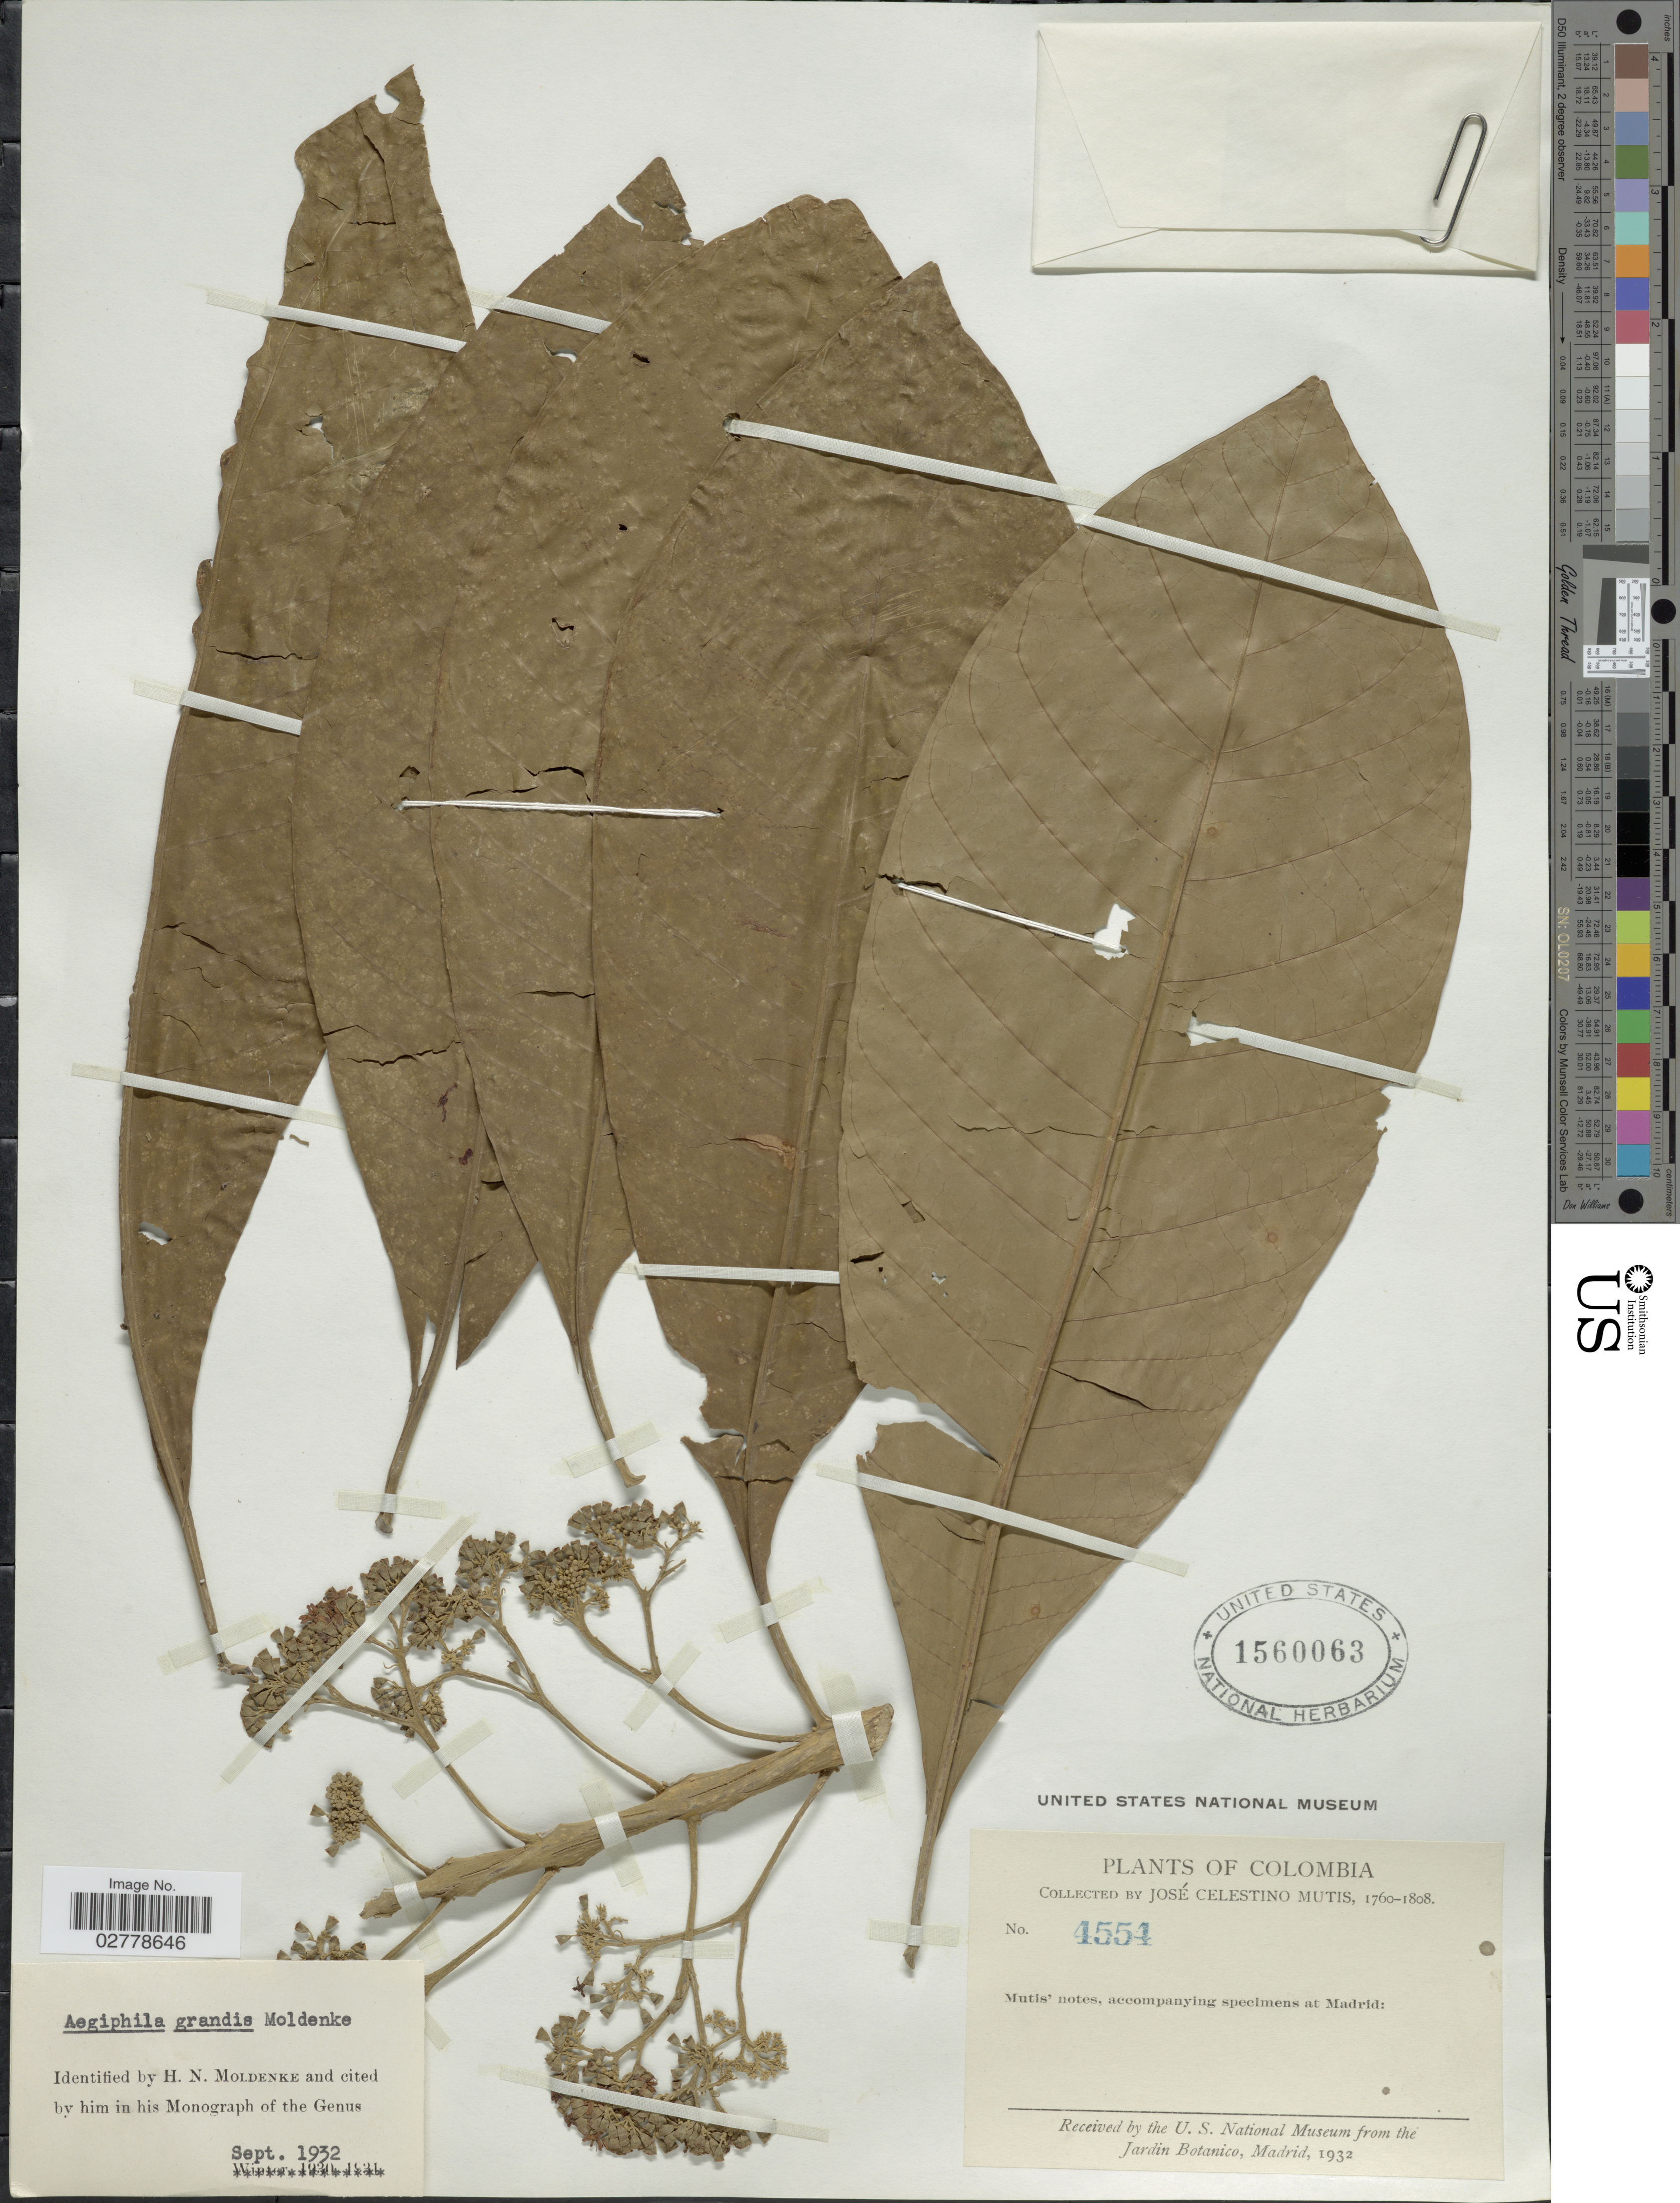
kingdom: Plantae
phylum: Tracheophyta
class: Magnoliopsida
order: Lamiales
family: Lamiaceae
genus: Aegiphila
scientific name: Aegiphila grandis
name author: Moldenke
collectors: J. C. B. Mutis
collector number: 4554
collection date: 1760/1808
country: Colombia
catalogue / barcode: US 1560063